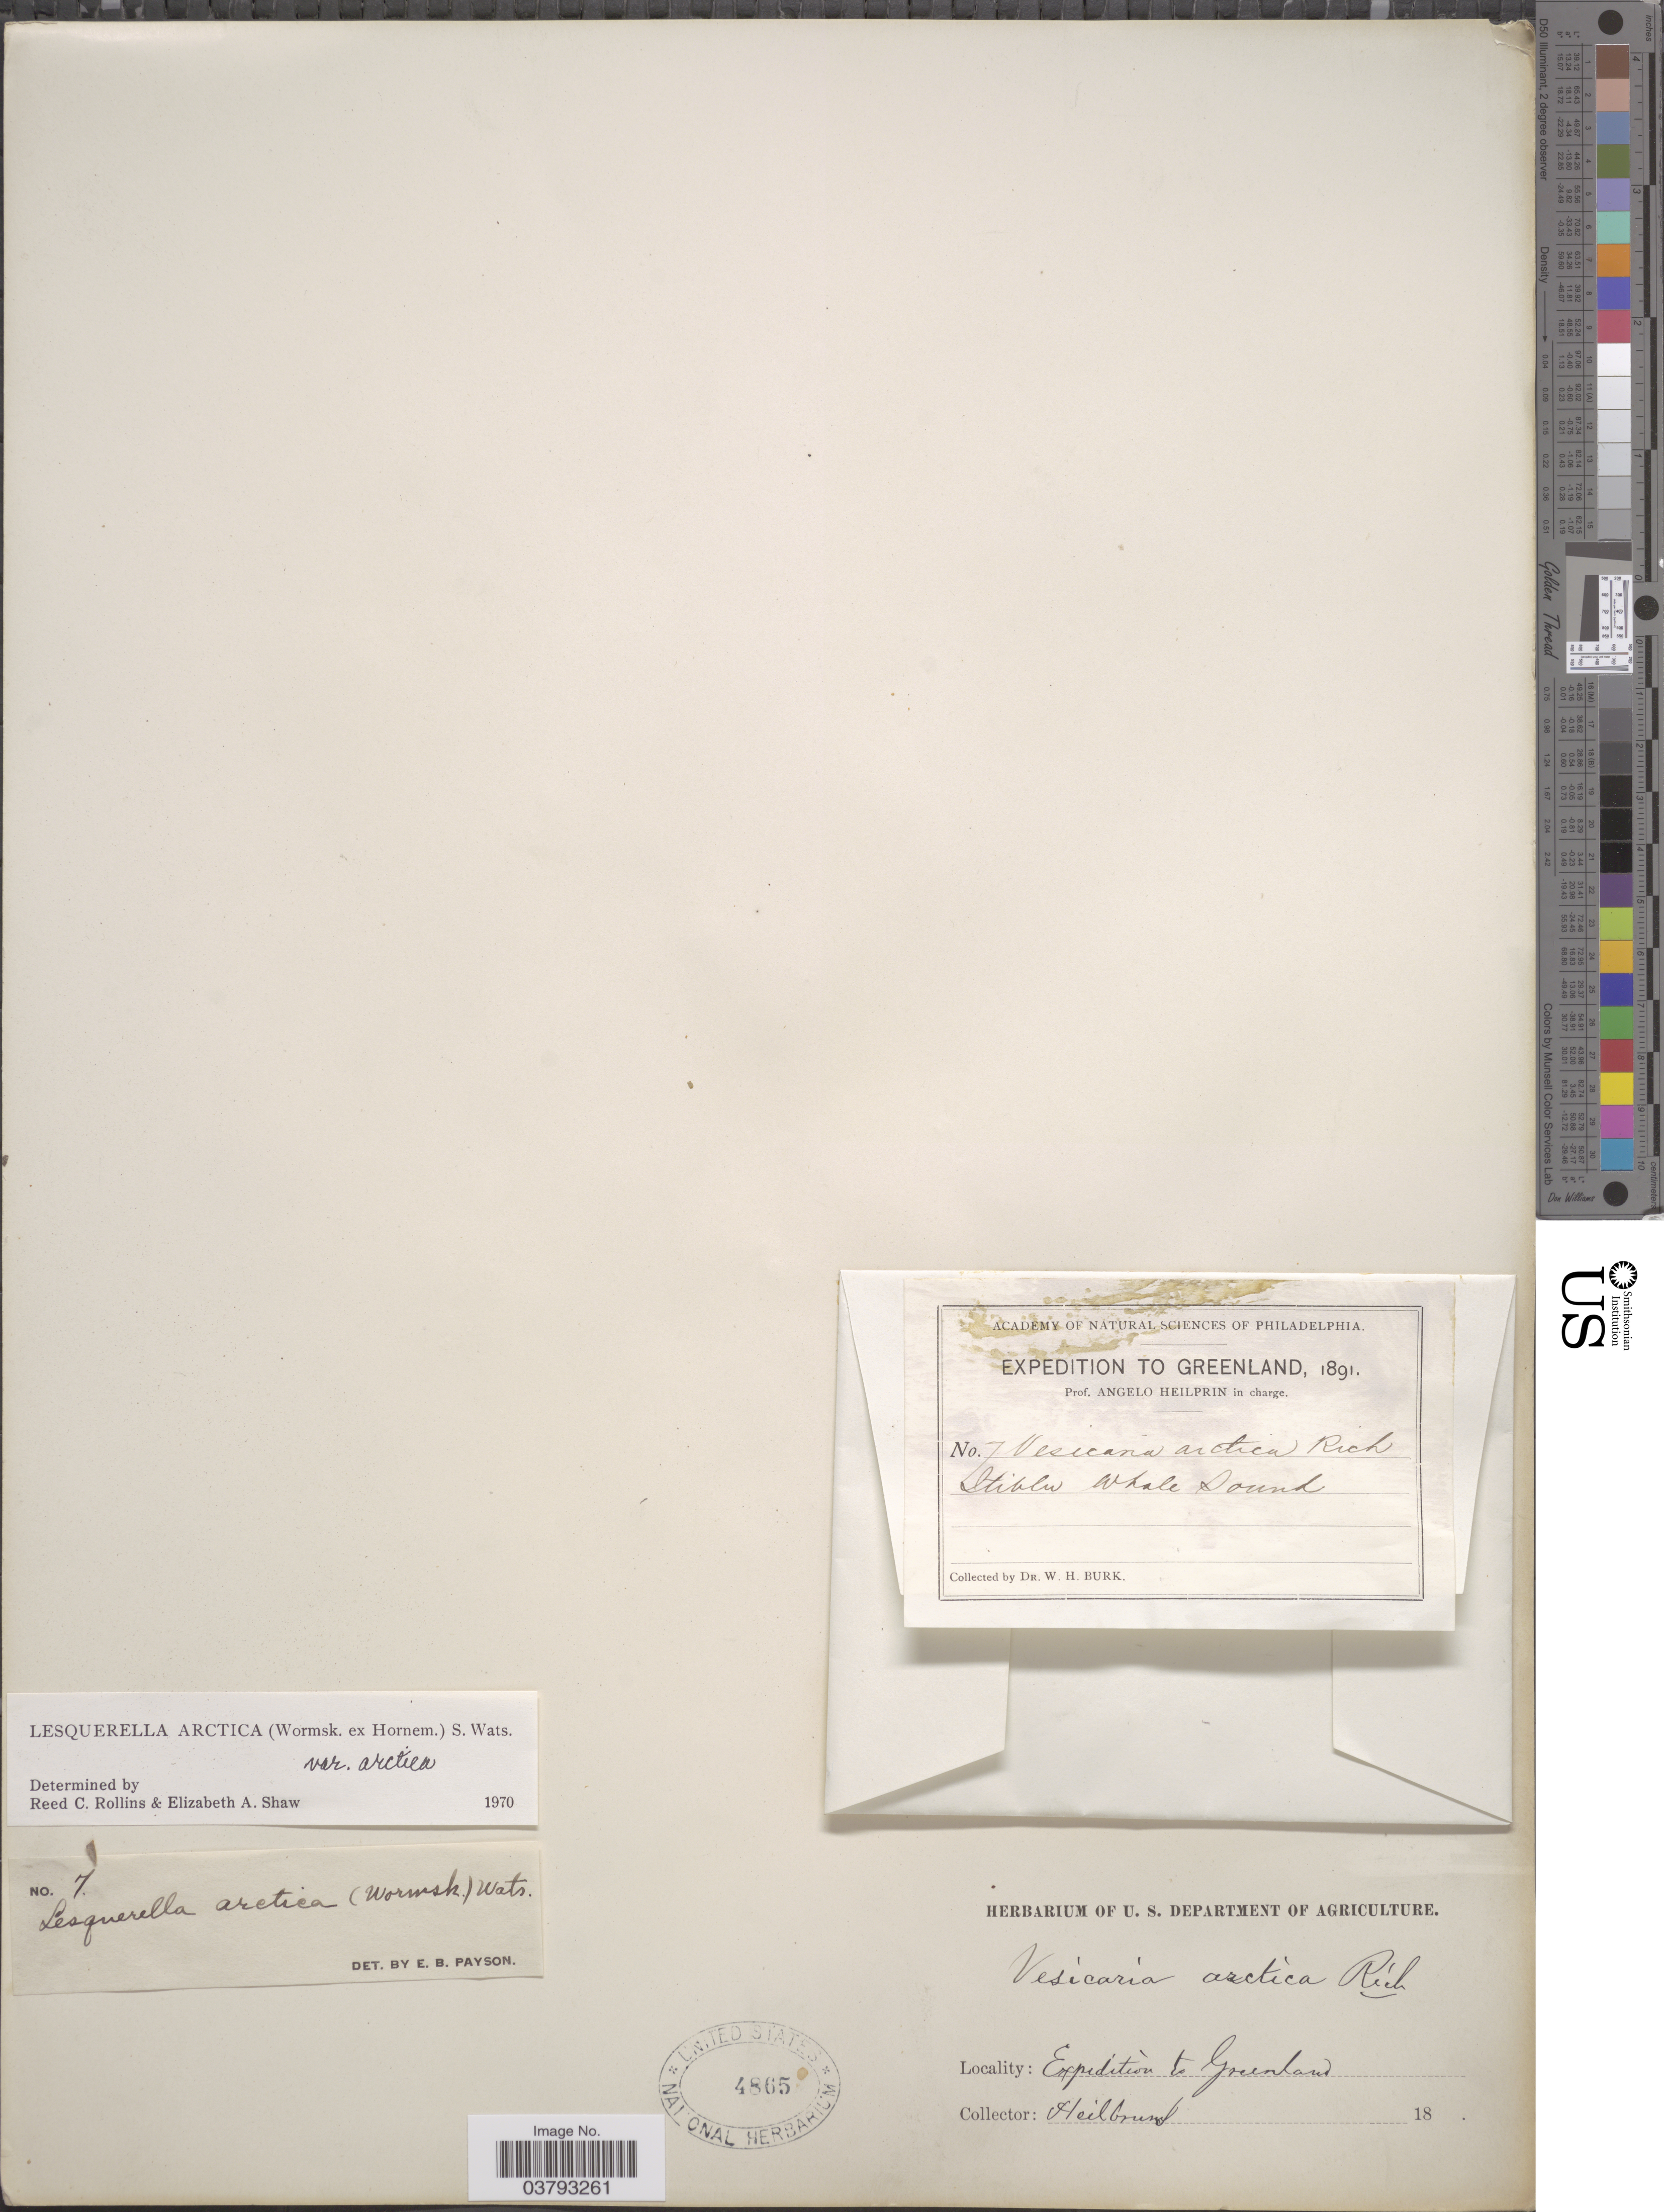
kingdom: Plantae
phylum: Tracheophyta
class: Magnoliopsida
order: Brassicales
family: Brassicaceae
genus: Lesquerella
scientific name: Lesquerella arctica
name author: (Wormsk. ex Hornem.) S. Watson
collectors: Heilbrund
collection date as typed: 18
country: Greenland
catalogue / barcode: US 4865